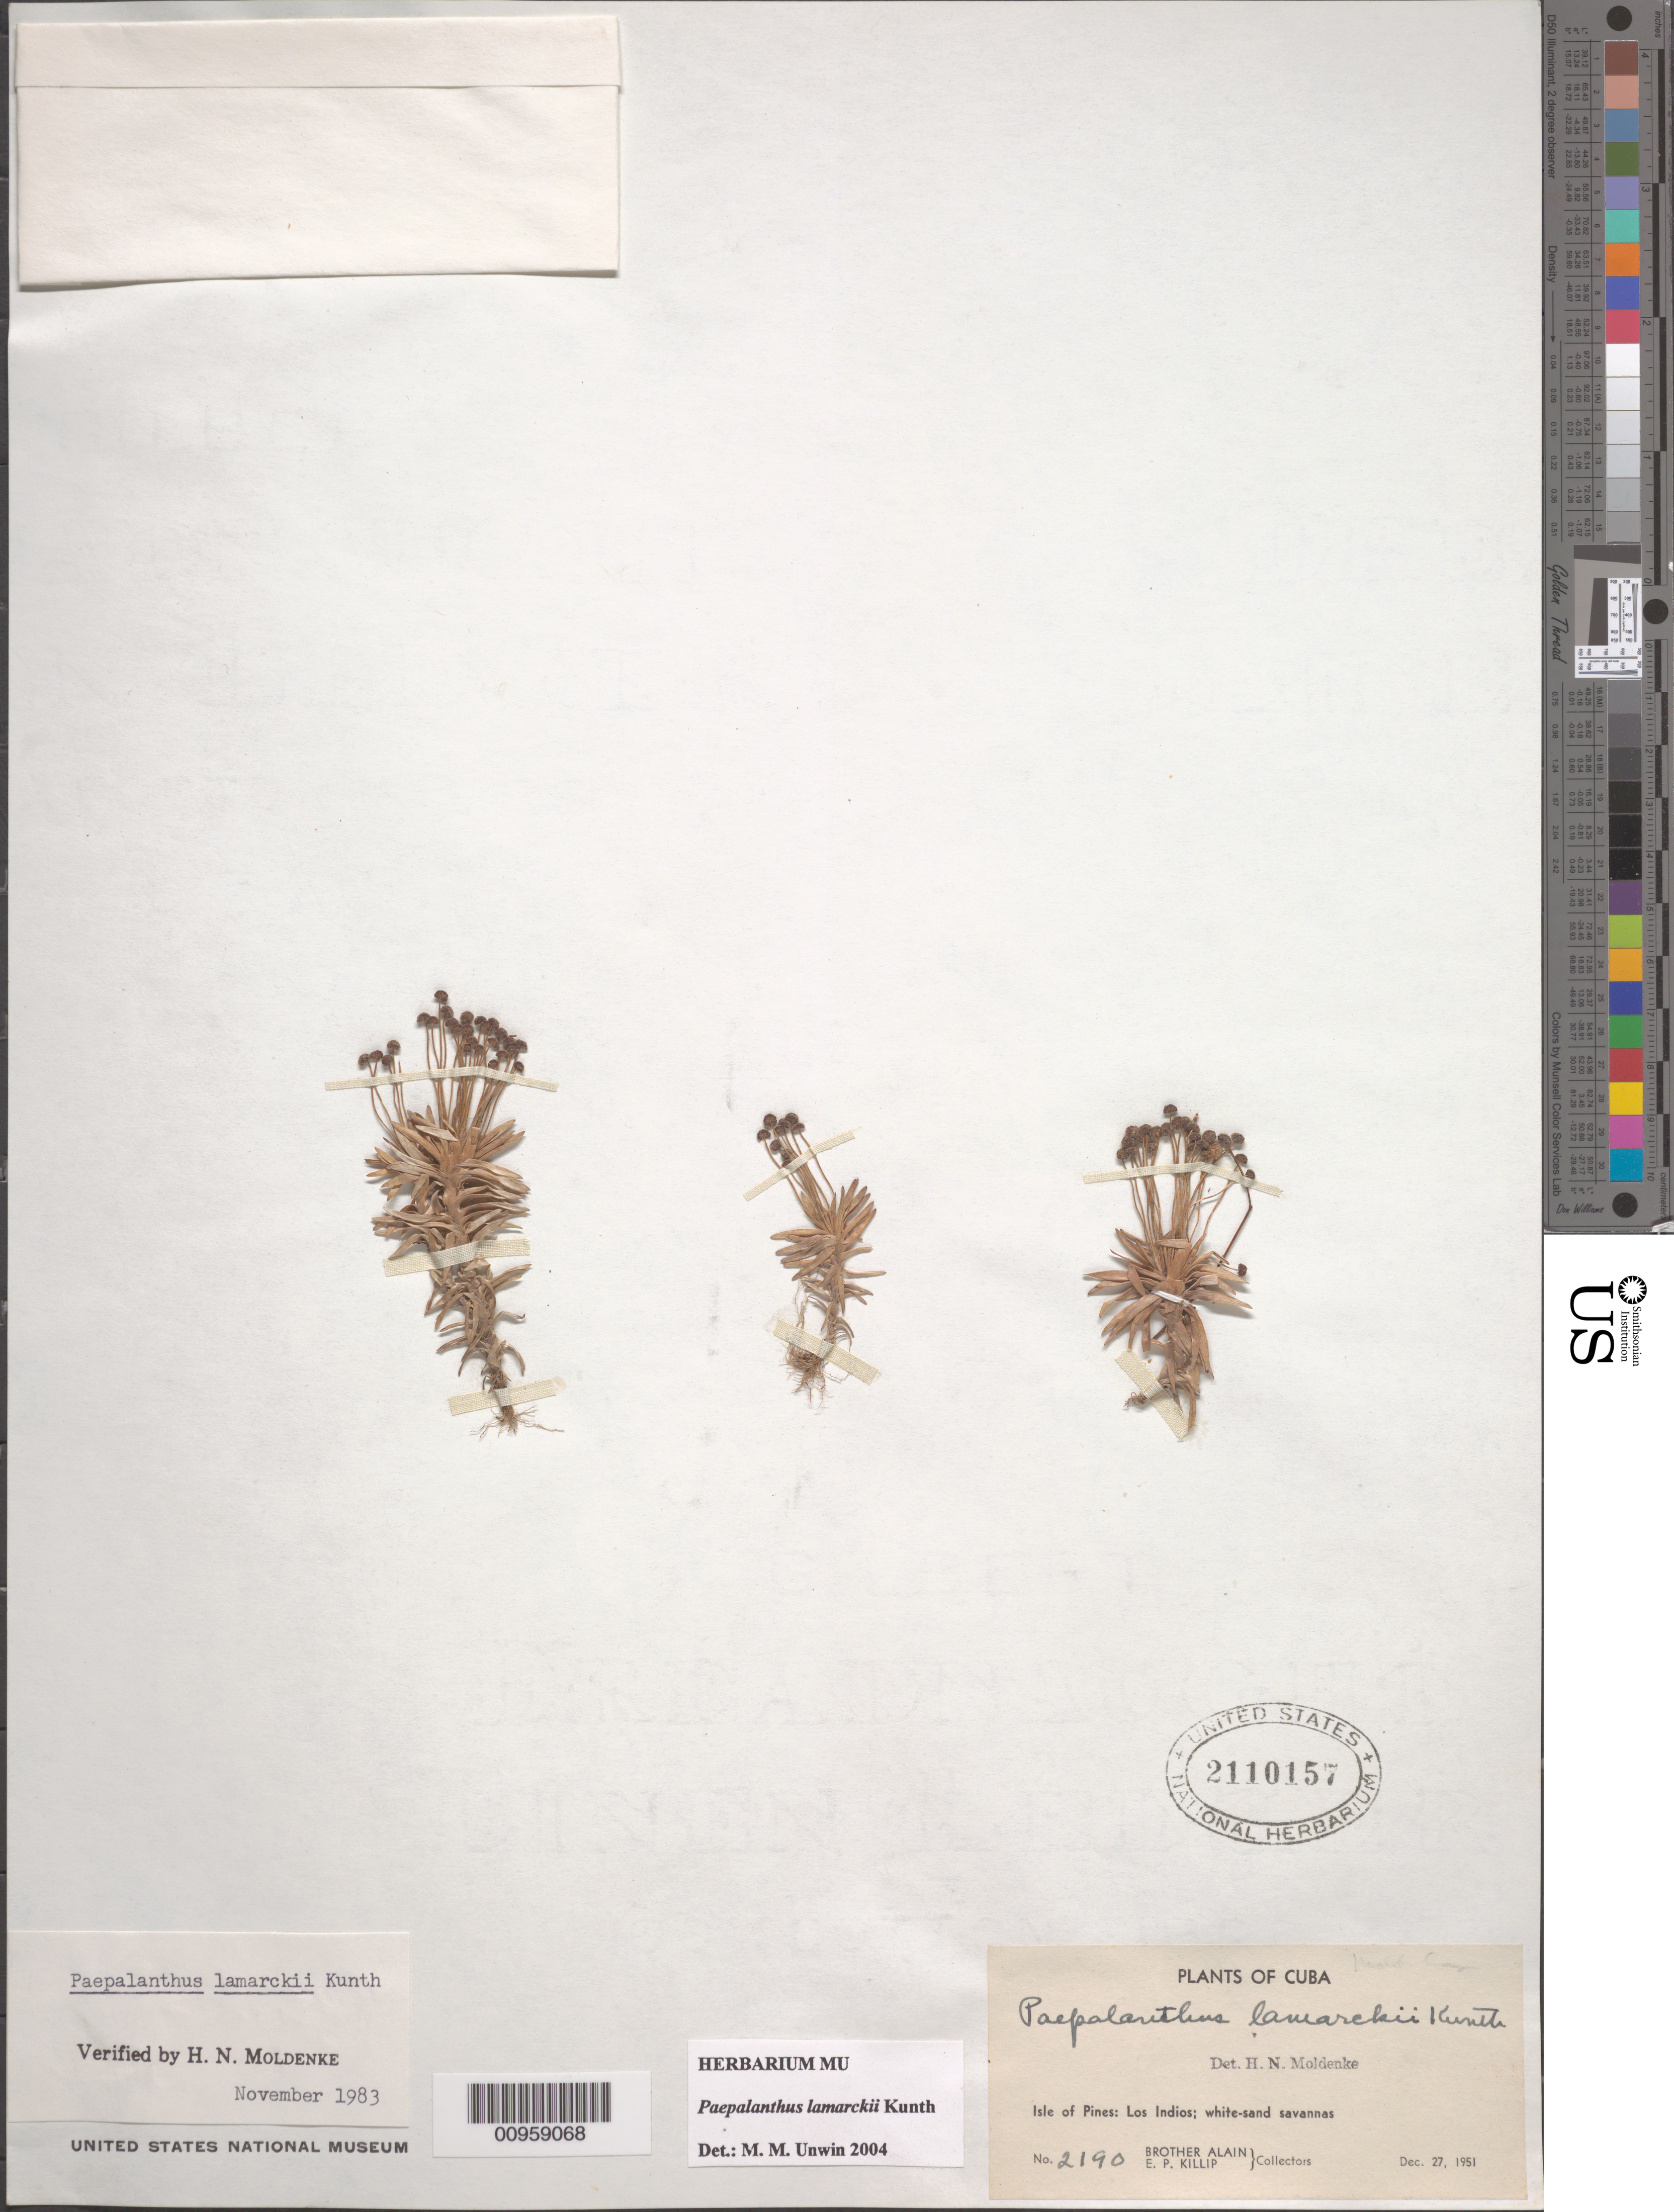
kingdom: Plantae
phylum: Tracheophyta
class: Liliopsida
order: Poales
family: Eriocaulaceae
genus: Paepalanthus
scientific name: Paepalanthus lamarckii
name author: Kunth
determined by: Unwin, M. M.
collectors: A. H. Liogier & E. P. Killip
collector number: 2190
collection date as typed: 27 Dec 1951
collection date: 1951-12-27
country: Cuba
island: Isla de la Juventud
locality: Los Indios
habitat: White-sand savannas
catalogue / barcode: US 2110157